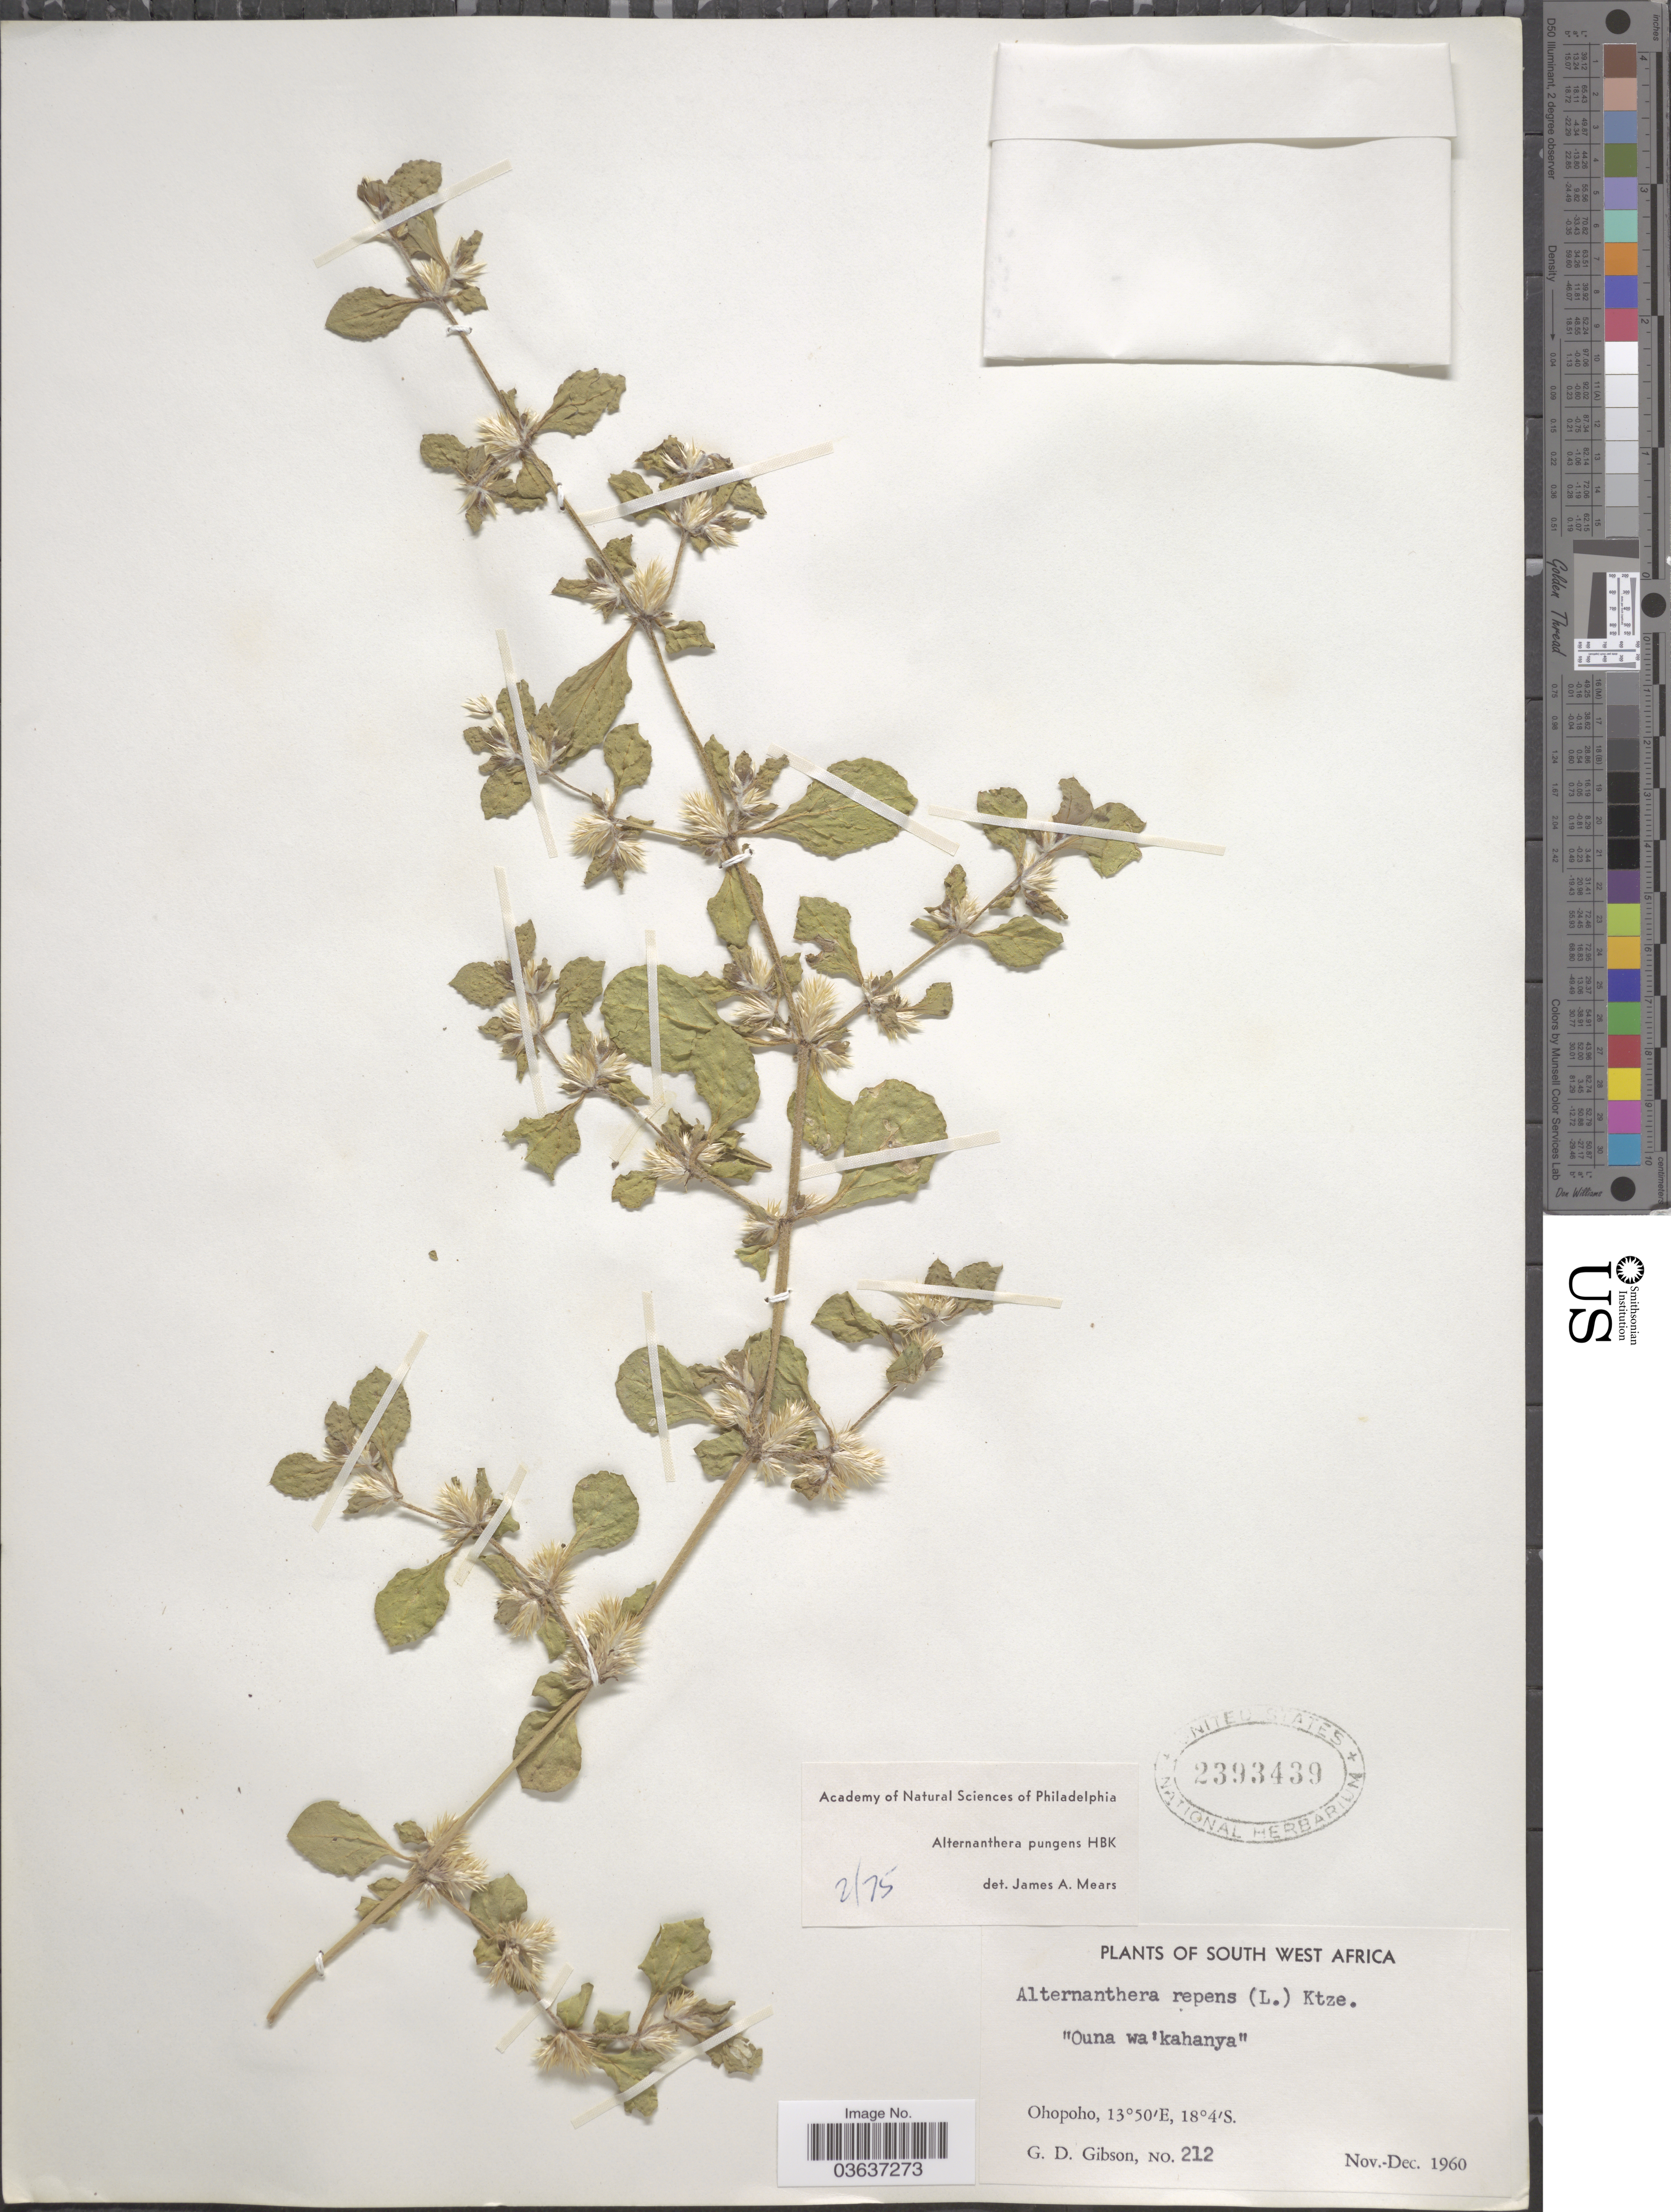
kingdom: Plantae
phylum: Tracheophyta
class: Magnoliopsida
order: Caryophyllales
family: Amaranthaceae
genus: Alternanthera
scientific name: Alternanthera pungens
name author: Kunth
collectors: G. D. Gibson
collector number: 212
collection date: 1960-11/1960-12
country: Namibia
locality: South West Africa. Ohopoho.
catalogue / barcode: US 2393439